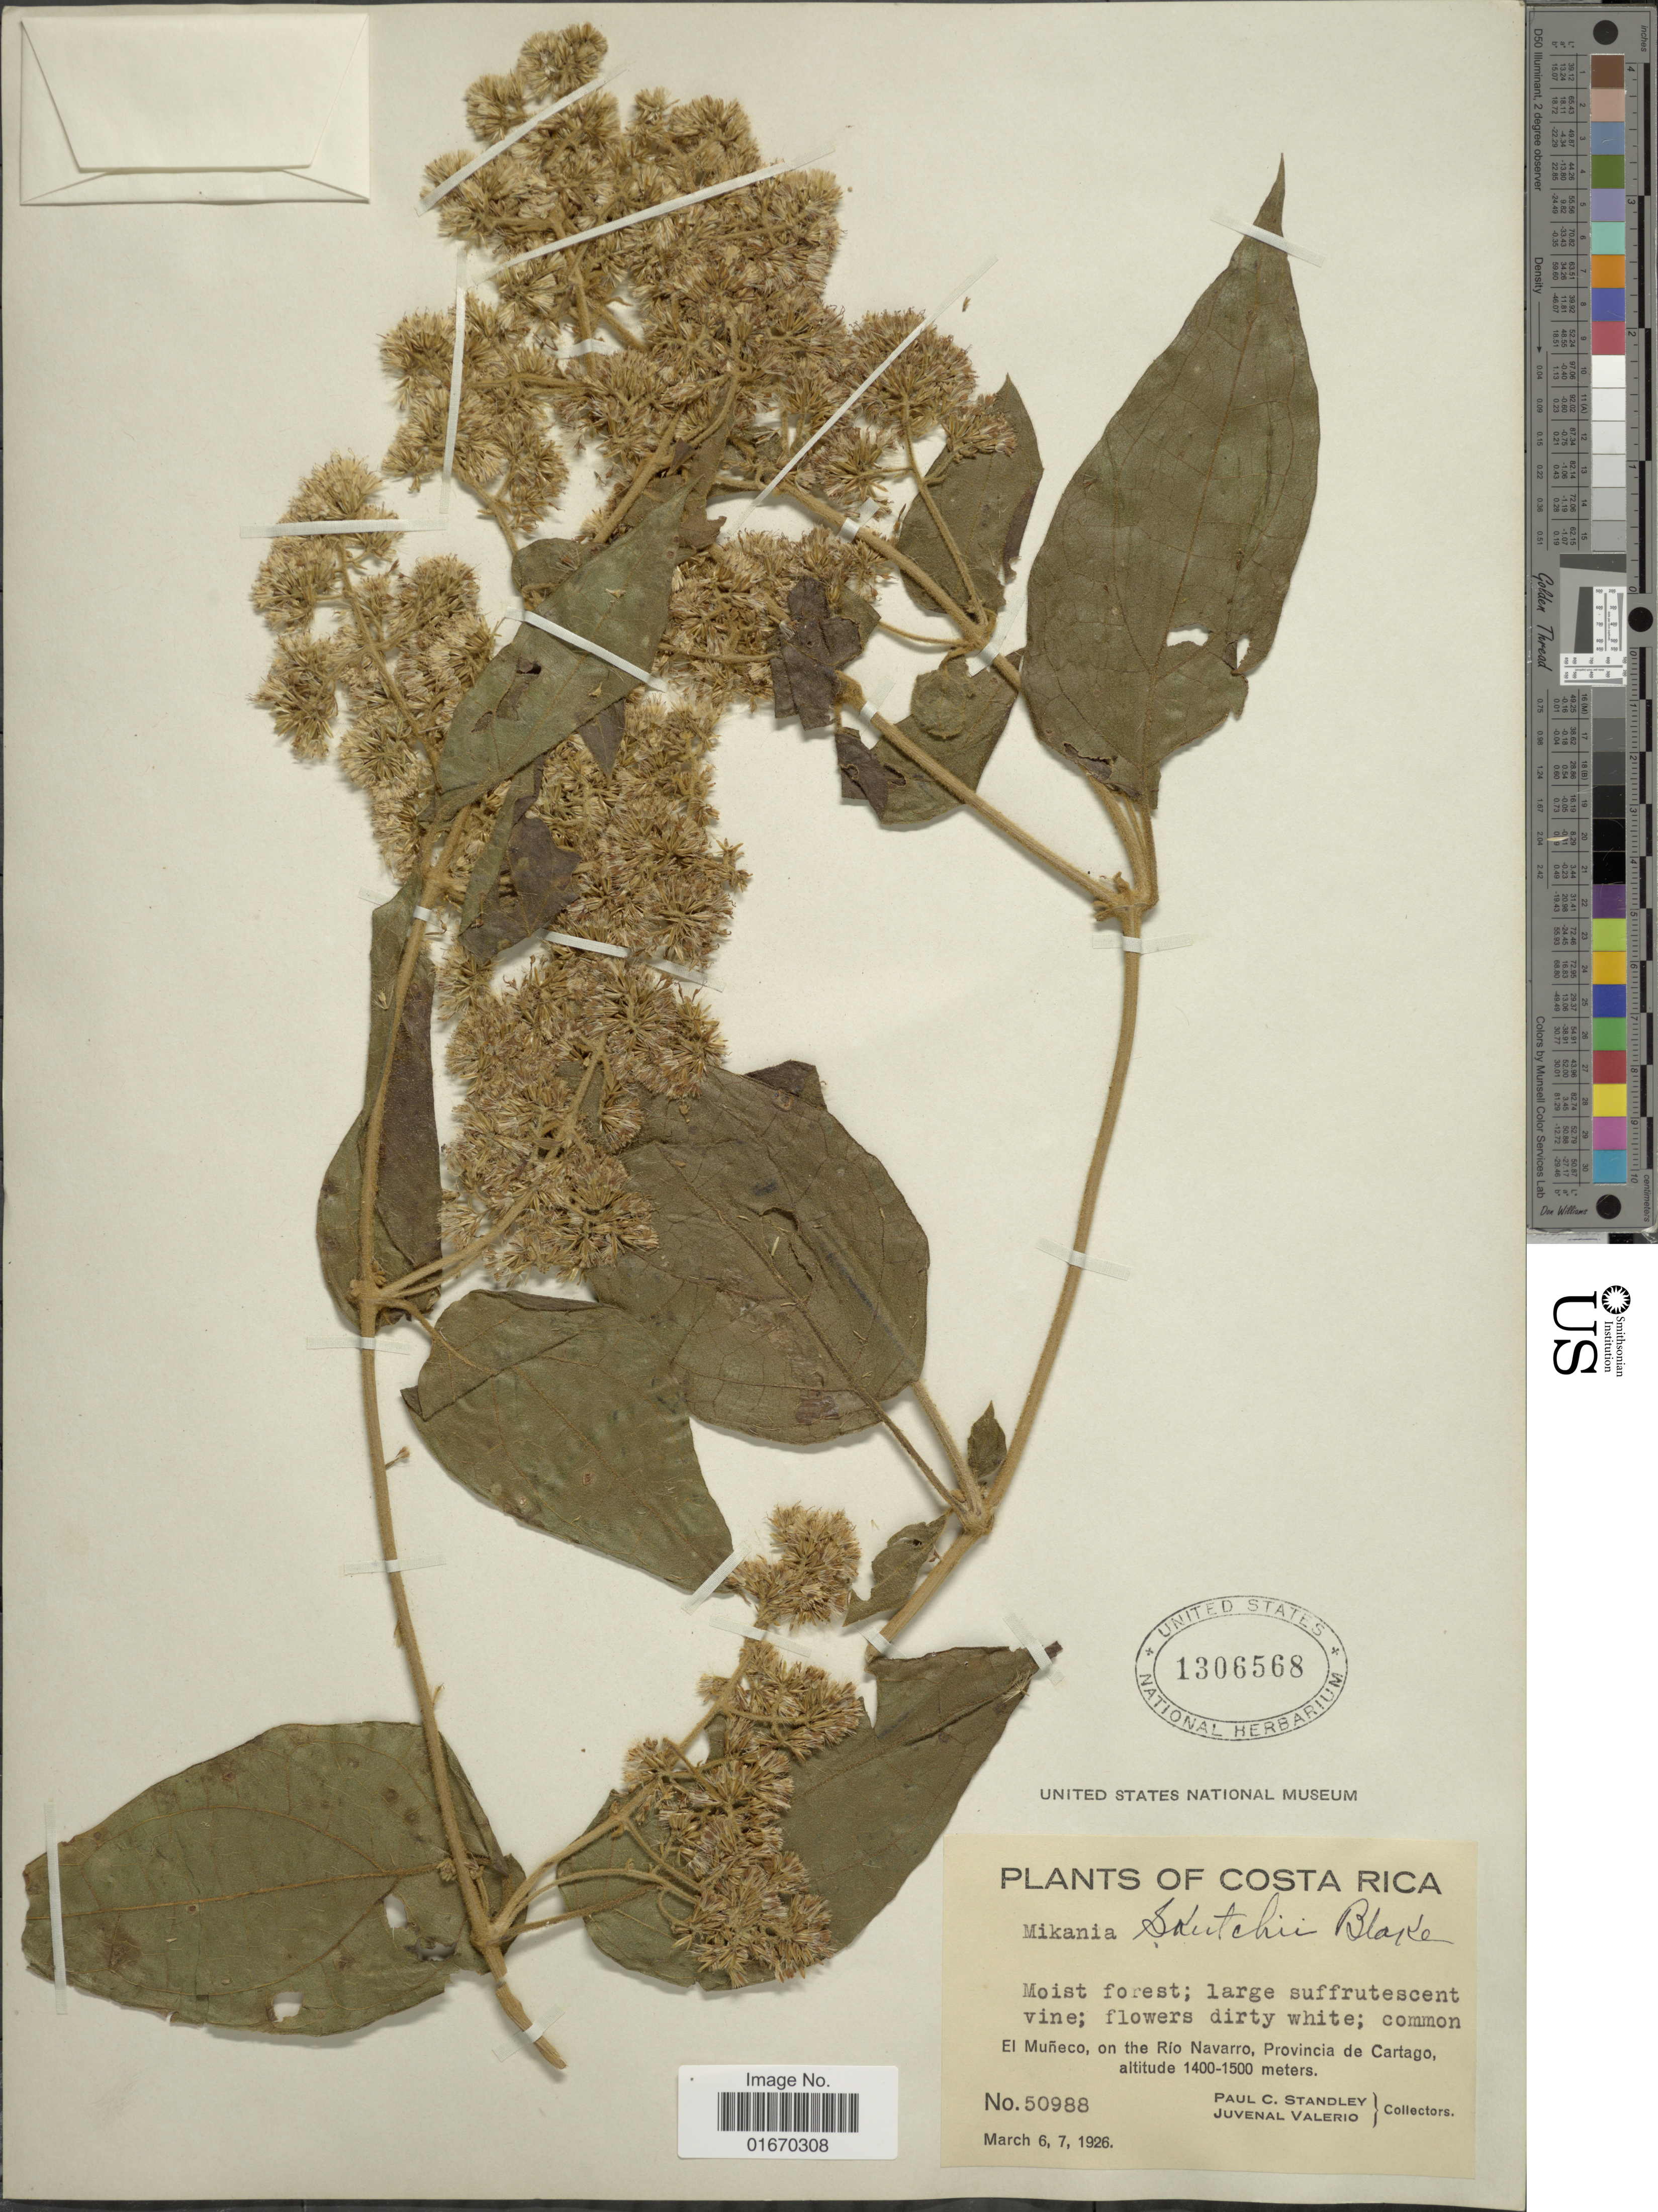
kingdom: Plantae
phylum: Tracheophyta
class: Magnoliopsida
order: Asterales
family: Asteraceae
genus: Mikania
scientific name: Mikania banisteriae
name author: DC.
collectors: P. C. Standley & J. Valerio R.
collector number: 50988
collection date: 1926-03-06/1926-03-07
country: Costa Rica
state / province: Cartago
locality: El Muneco, on the Rio Navarro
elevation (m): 1400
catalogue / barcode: US 1306568